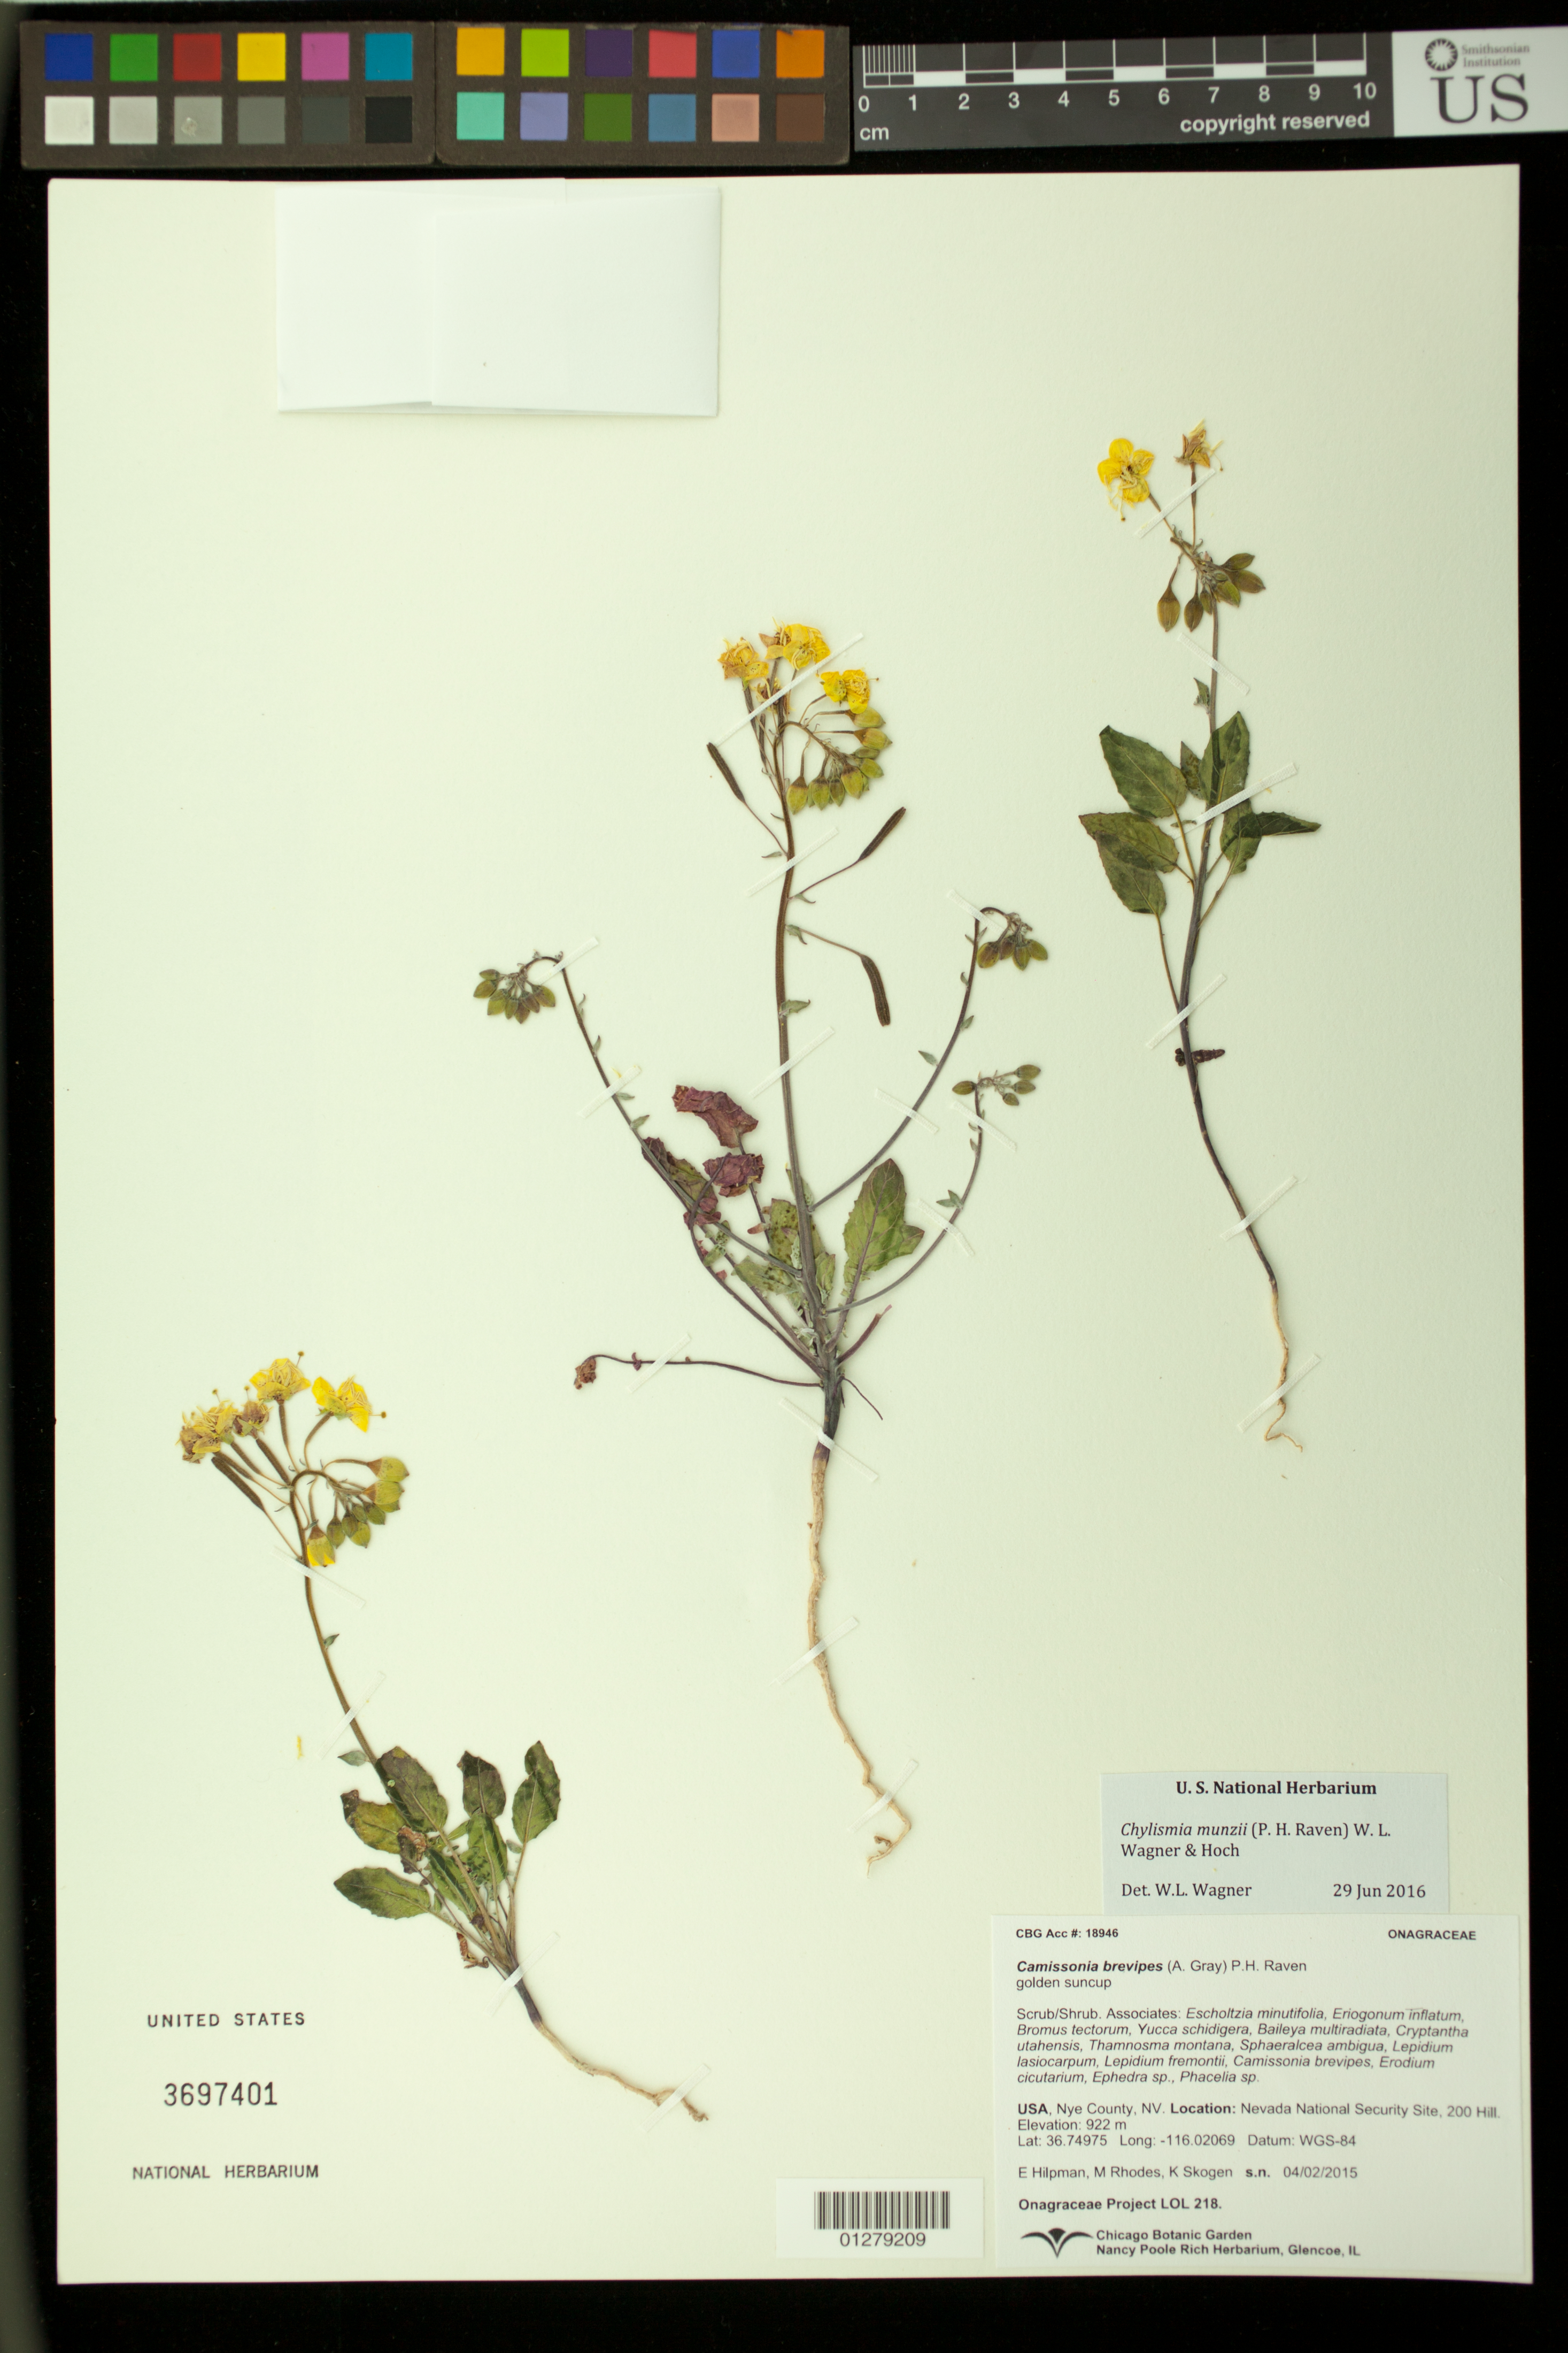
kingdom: Plantae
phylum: Tracheophyta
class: Magnoliopsida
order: Myrtales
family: Onagraceae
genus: Chylismia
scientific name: Chylismia munzii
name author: (P.H. Raven) W.L. Wagner & Hoch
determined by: Wagner, W. L., (BOT), Smithsonian Institution - National Museum of Natural History (UNITED STATES)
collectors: E. Hilpman, K. Skogen & M. Rhodes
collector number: LOL 218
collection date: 2015-04-02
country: United States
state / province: Nevada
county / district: Nye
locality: Nevada National Security Site - Area 5. West side of Mercury Hwy, opposite pull of on E side of roud, 1.0 mi from where 2 lanes of Mercury Hwy merge together. Plants scattered, generally occuring in small clusters of 5-10 plants or as singletons. Most plants just starting to flwoer, most with buds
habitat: Scrub/Shrub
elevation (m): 1224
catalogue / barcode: US 3697401